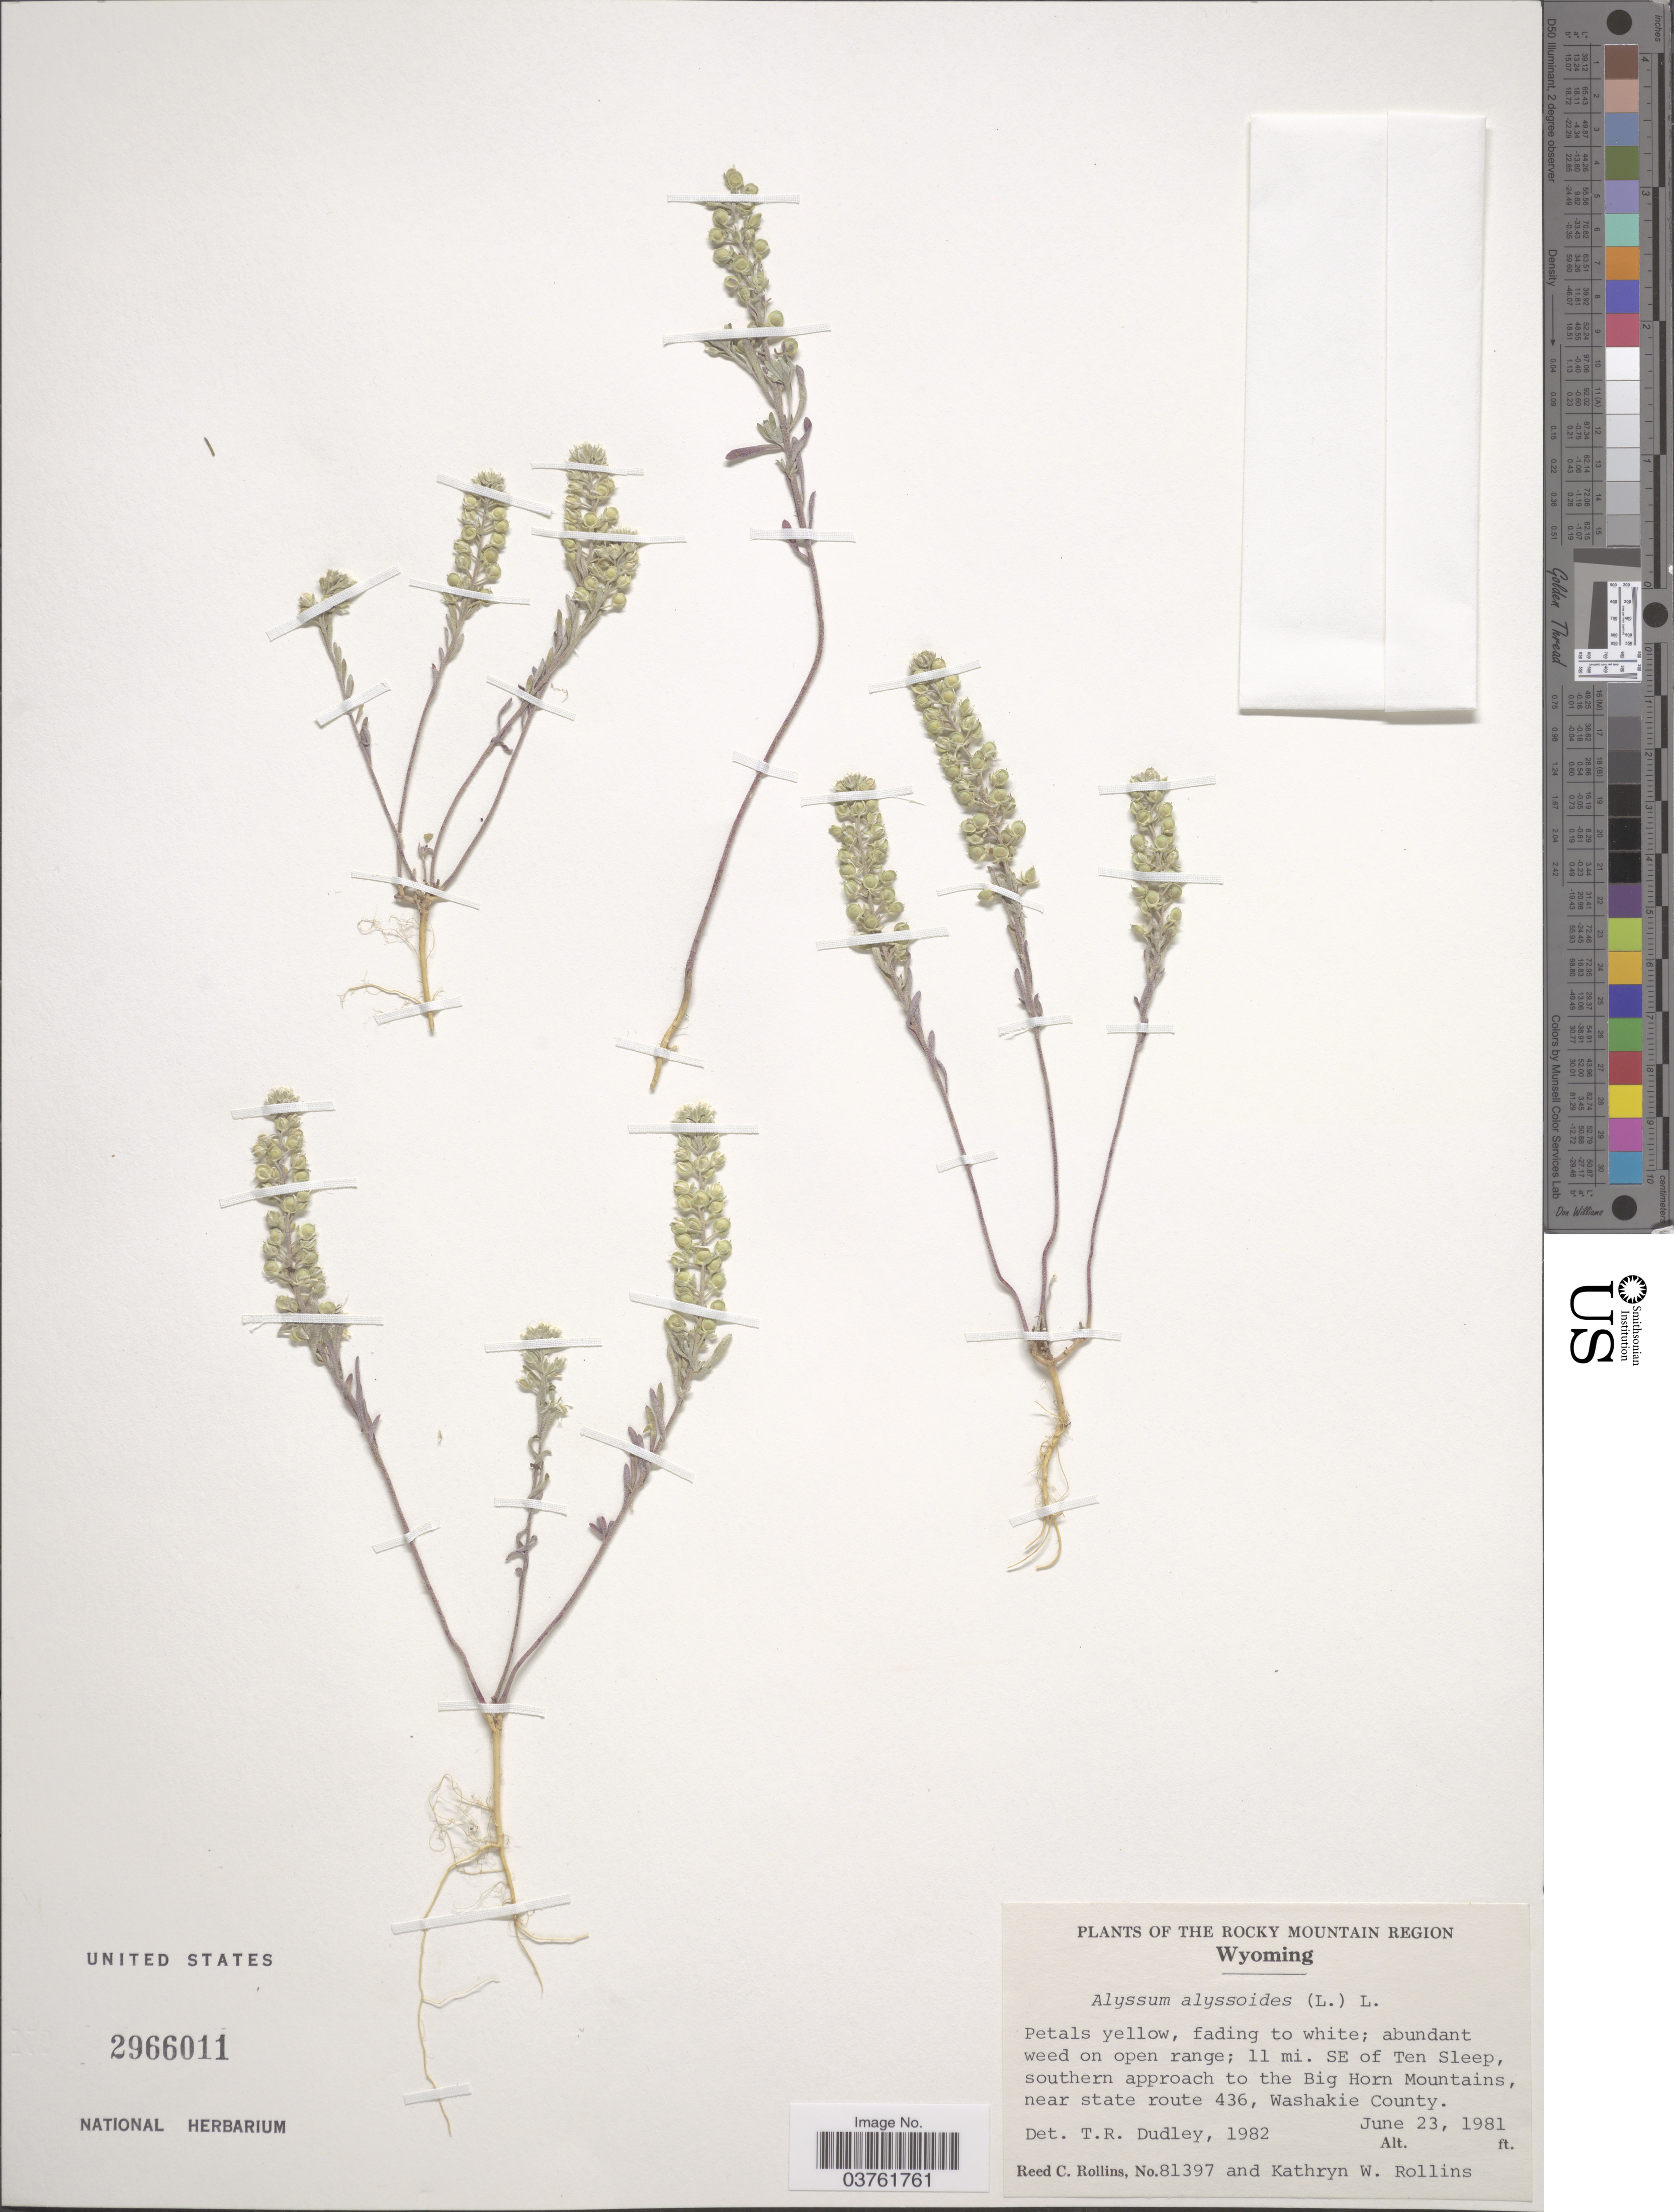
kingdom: Plantae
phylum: Tracheophyta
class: Magnoliopsida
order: Brassicales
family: Brassicaceae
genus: Alyssum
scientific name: Alyssum alyssoides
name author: (L.) L.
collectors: R. C. Rollins & K. W. Rollins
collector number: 81397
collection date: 1981-06-23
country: United States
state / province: Wyoming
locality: The Rocky Mountain Region. 11 mi. SE of Ten Sleep, southern approach to the Big Horn Mountains, near state route 436, Washakie County.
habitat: abundant weed on open range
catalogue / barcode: US 2966011